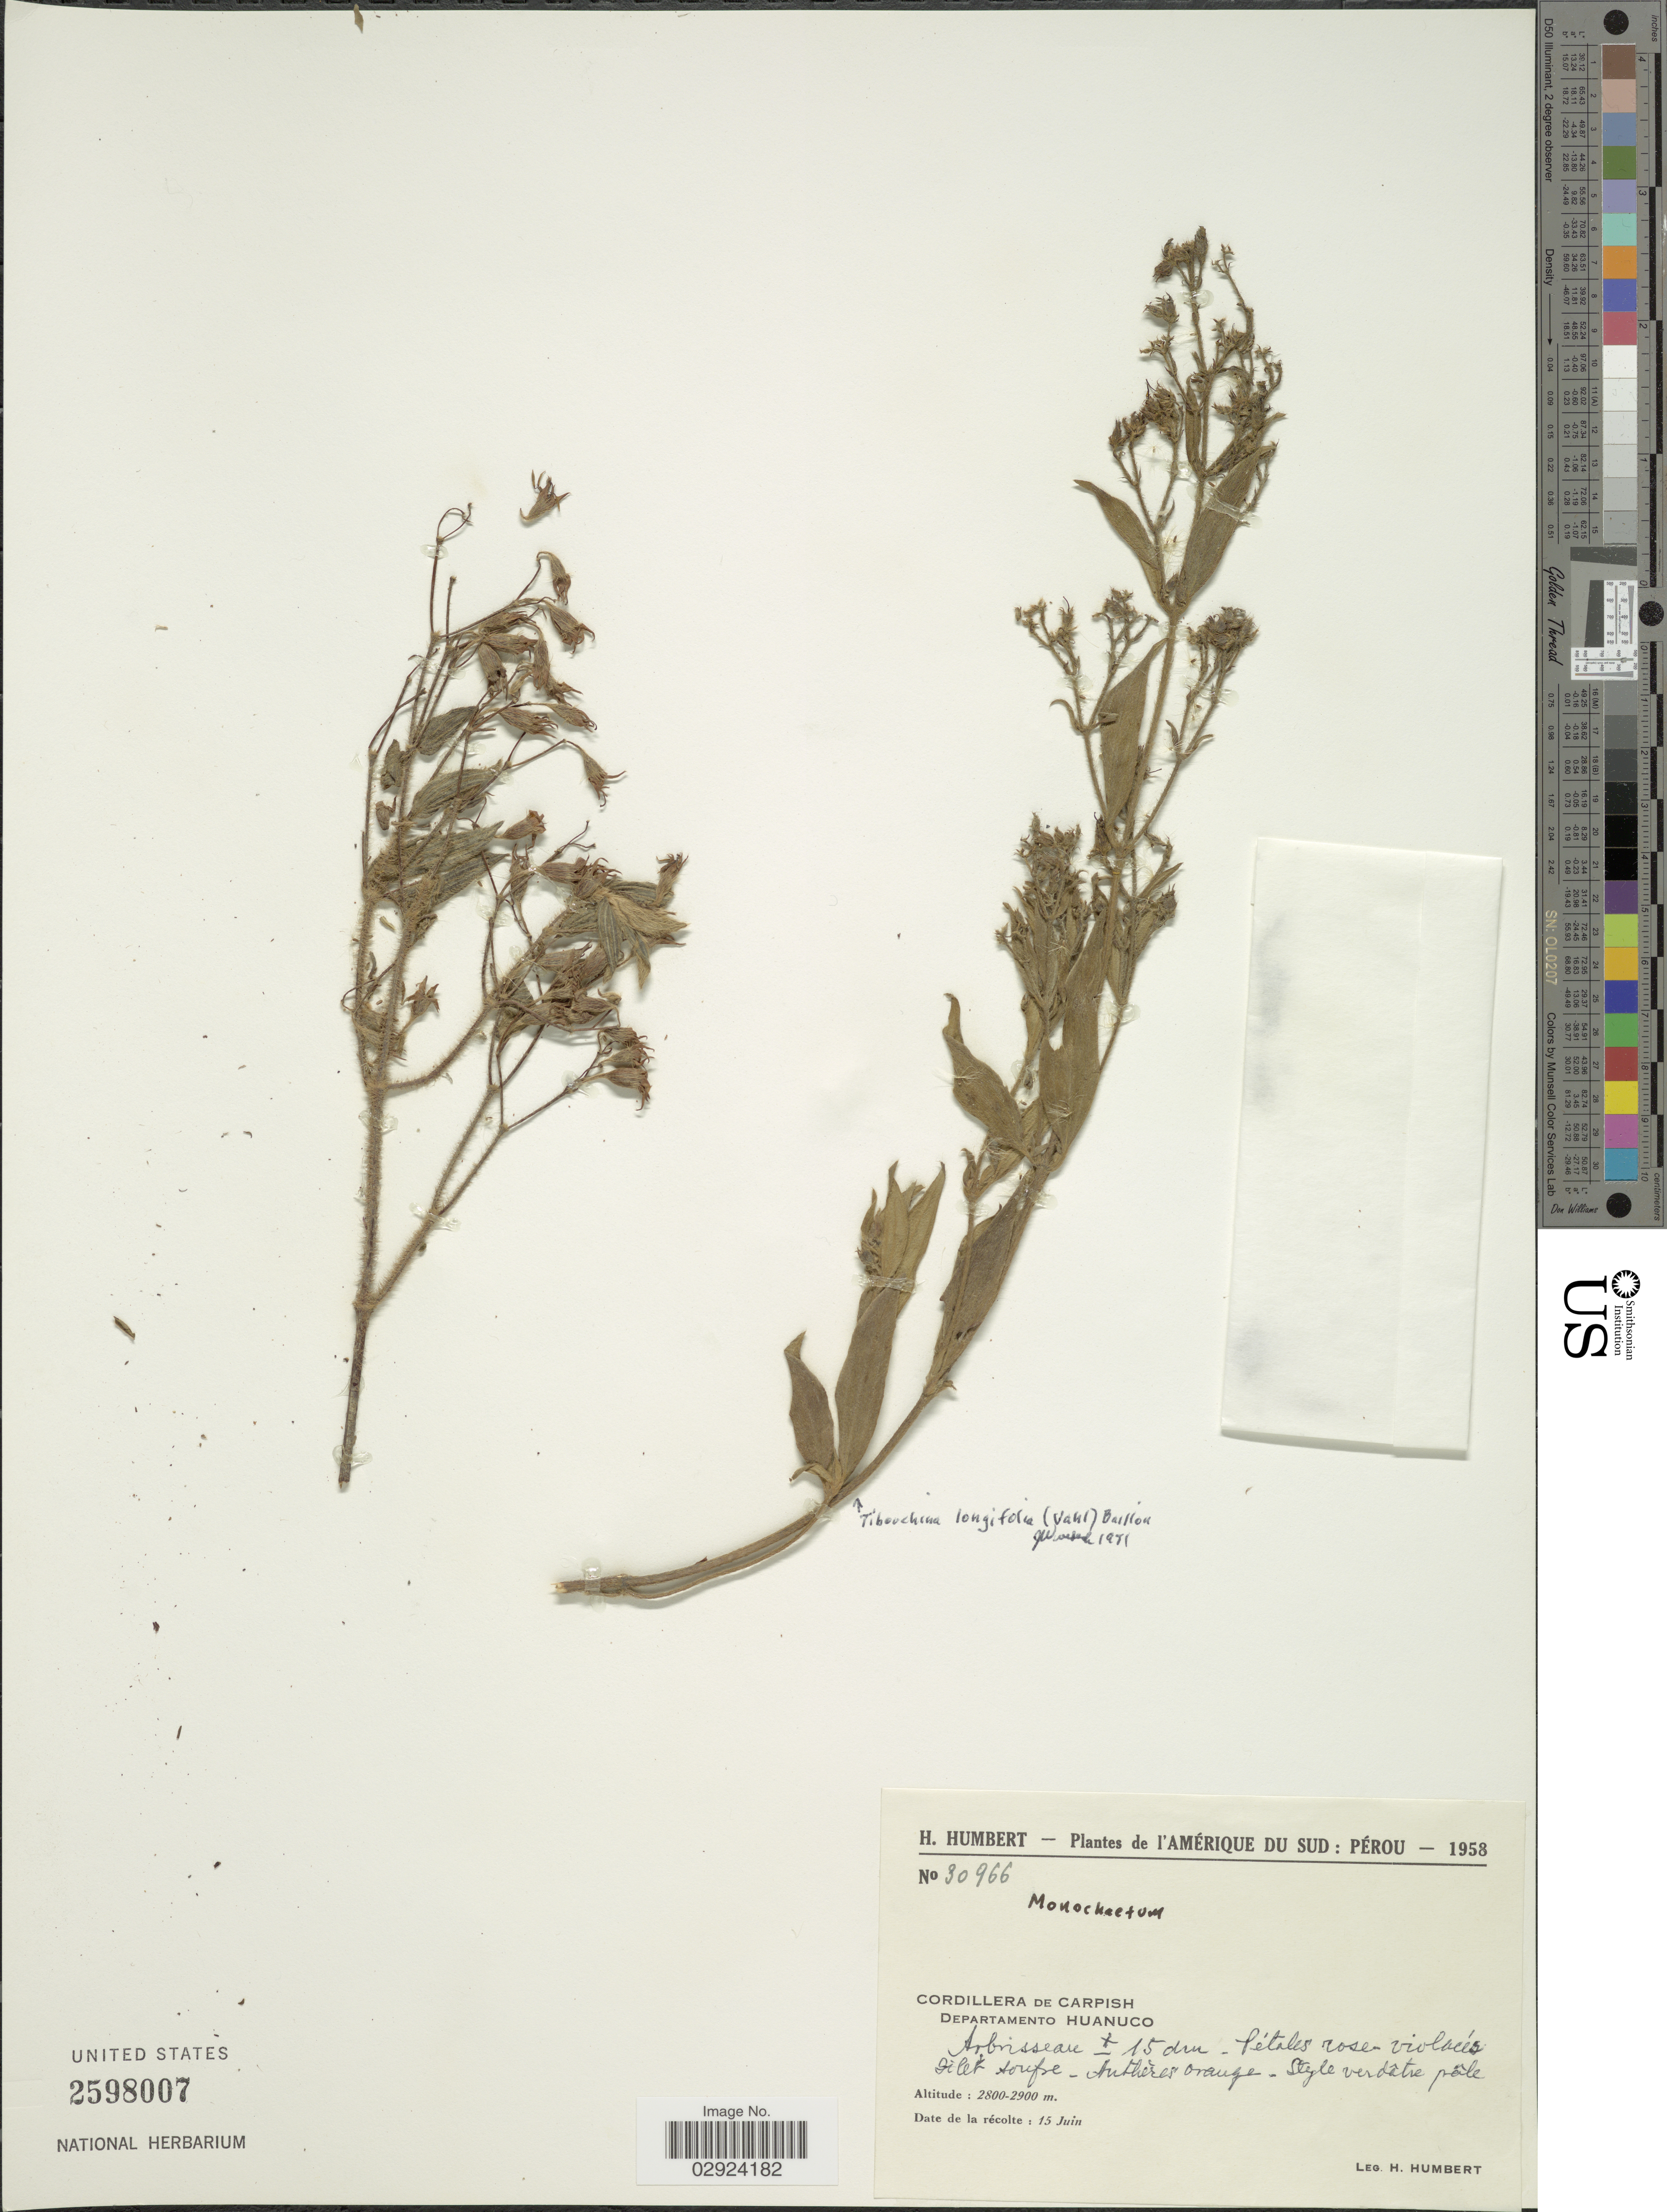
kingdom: Plantae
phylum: Tracheophyta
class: Magnoliopsida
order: Myrtales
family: Melastomataceae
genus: Monochaetum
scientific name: Monochaetum sp.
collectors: H. Humbert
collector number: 30966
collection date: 1958-06-15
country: Peru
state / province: Huánuco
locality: L'Amérique Du Sud: Pérou, Cordillera de Carpish, Departamento Huanuco.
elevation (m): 2800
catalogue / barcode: US 2598007